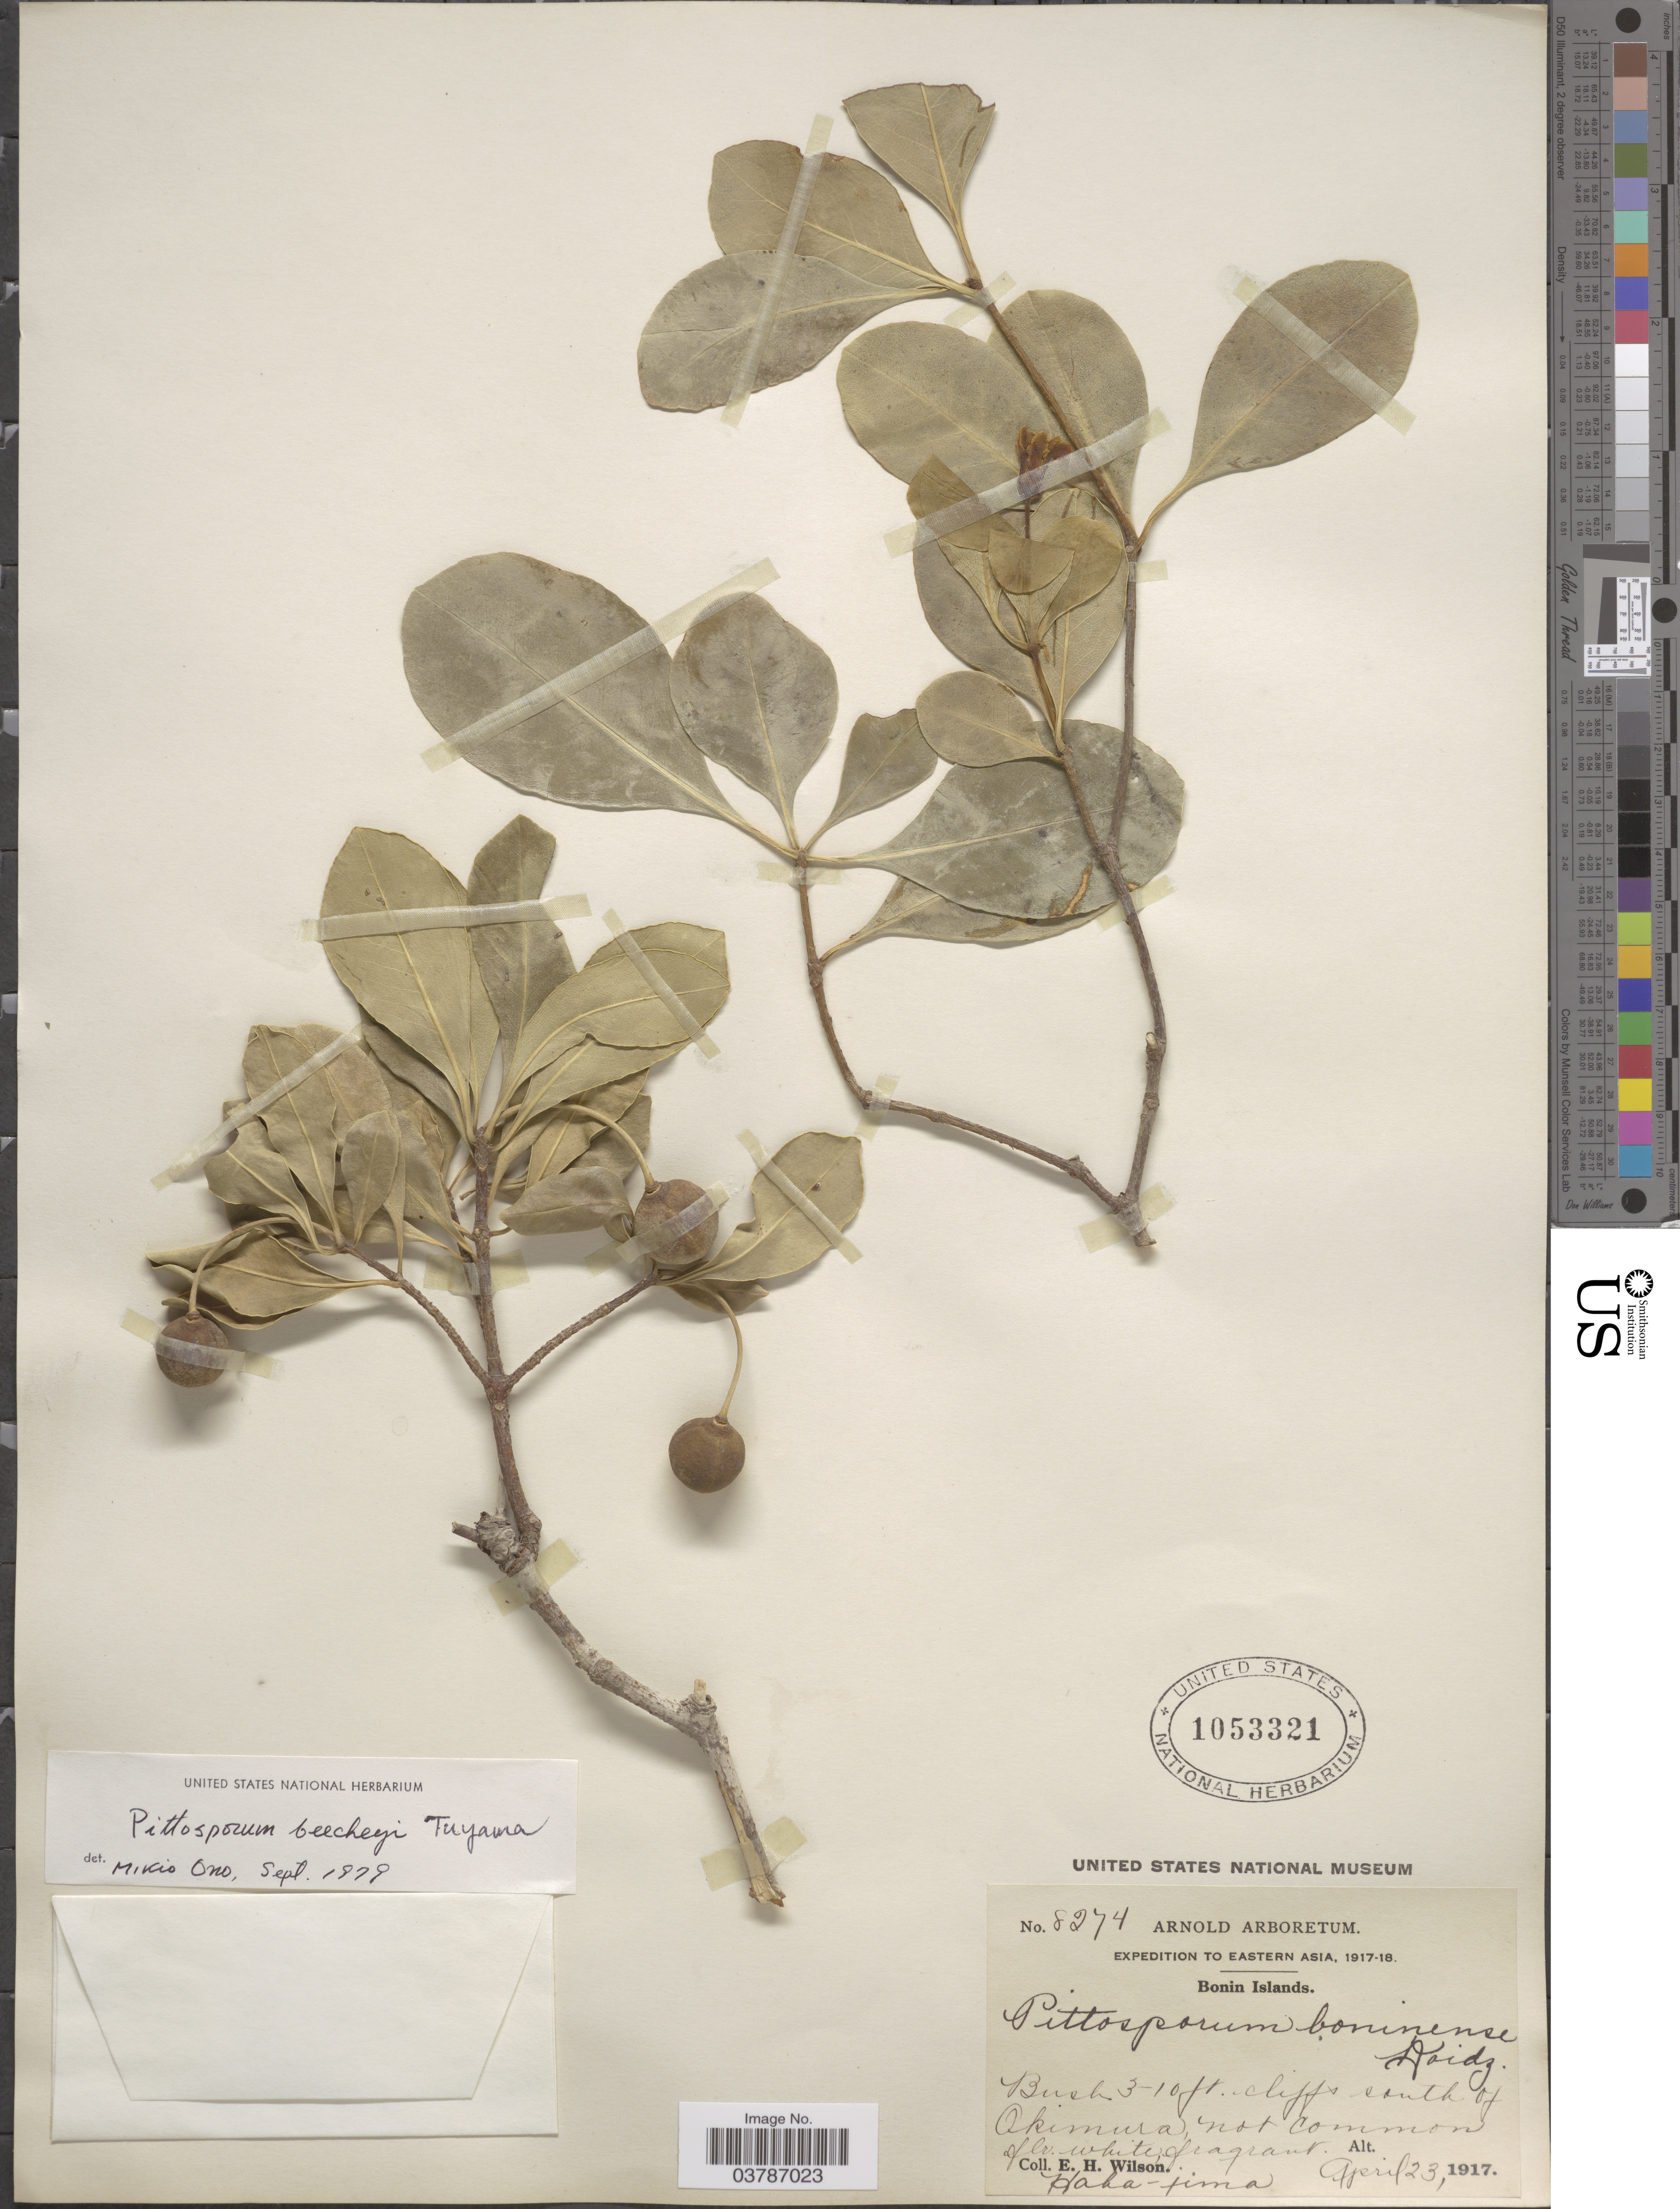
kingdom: Plantae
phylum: Tracheophyta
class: Magnoliopsida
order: Apiales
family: Pittosporaceae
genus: Pittosporum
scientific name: Pittosporum beecheyi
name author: Tuyama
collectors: E. Wilson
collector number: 8274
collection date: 1917-04-23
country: Japan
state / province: Tokyo, Federal City of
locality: Bonin Islands. Okimura, Haha-jima.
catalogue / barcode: US 1053321